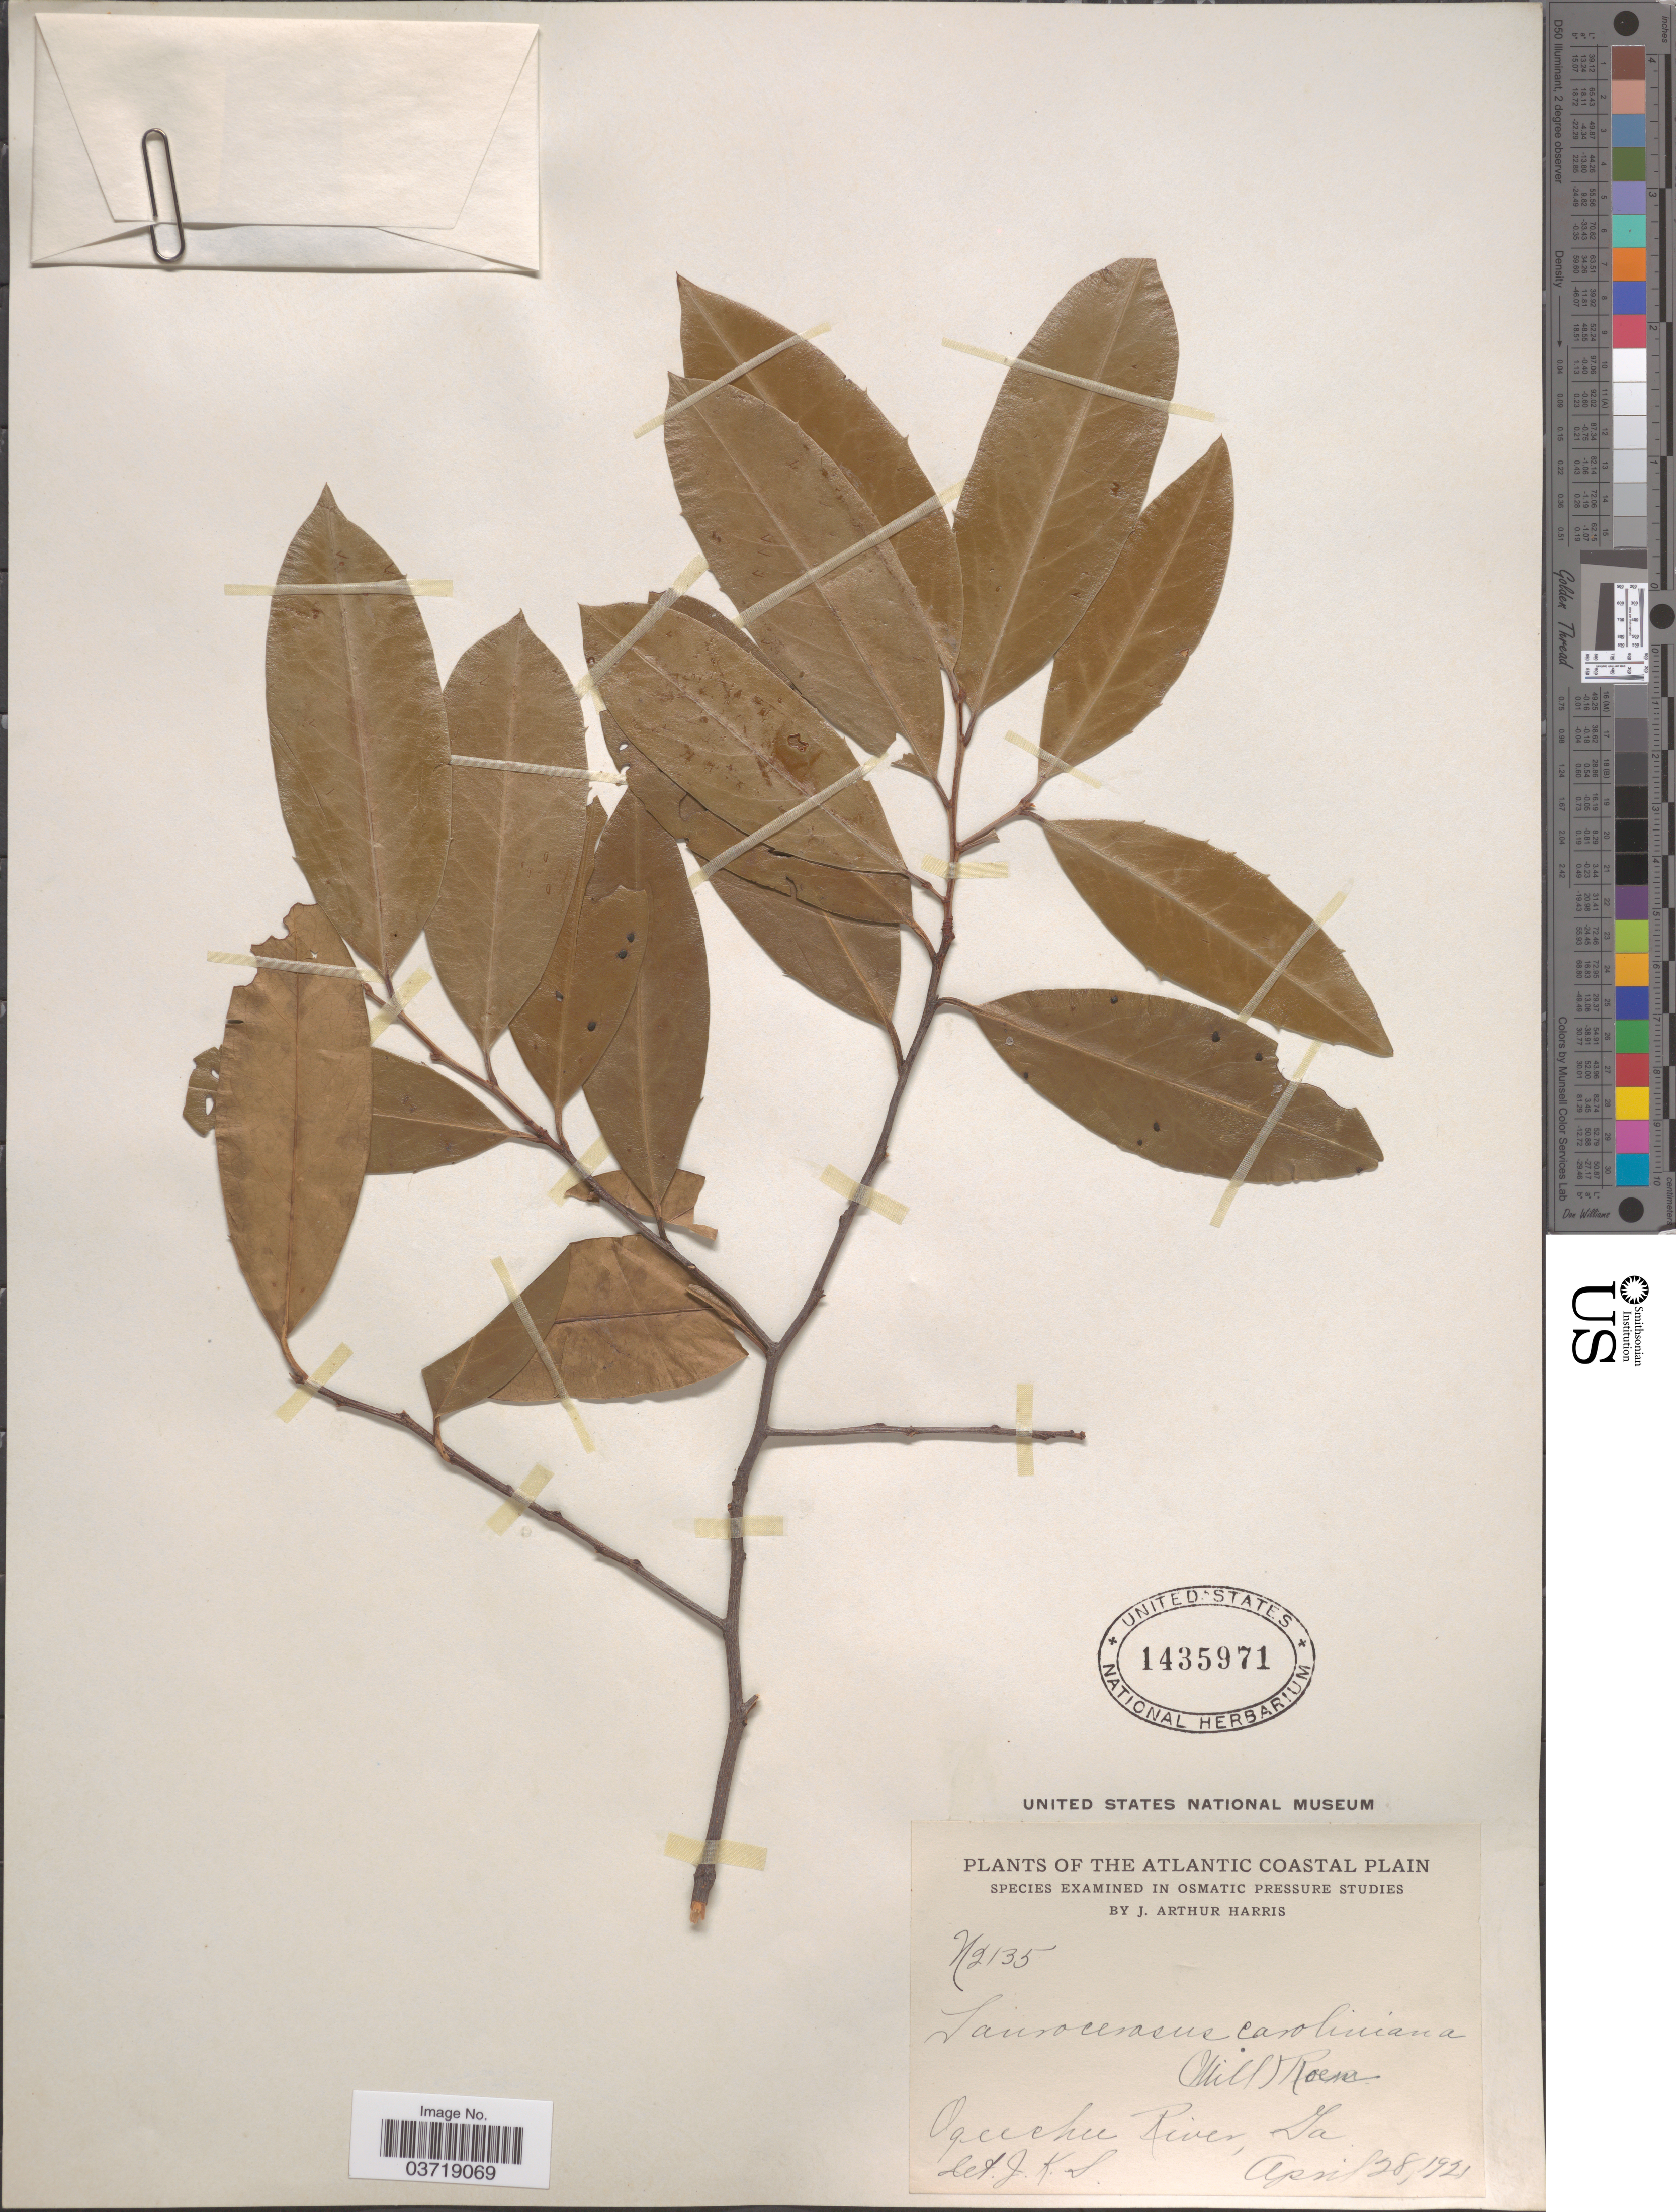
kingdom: Plantae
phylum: Tracheophyta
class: Magnoliopsida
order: Rosales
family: Rosaceae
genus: Prunus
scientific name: Prunus caroliniana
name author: (Mill.) Aiton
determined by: Strong, Mark T., (BOT), Smithsonian Institution - National Museum of Natural History (UNITED STATES)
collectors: J. A. Harris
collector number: N2135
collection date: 1921-04-28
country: United States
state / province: Georgia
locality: The Atlantic Coastal Plain. Ogeechee River.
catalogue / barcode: US 1435971